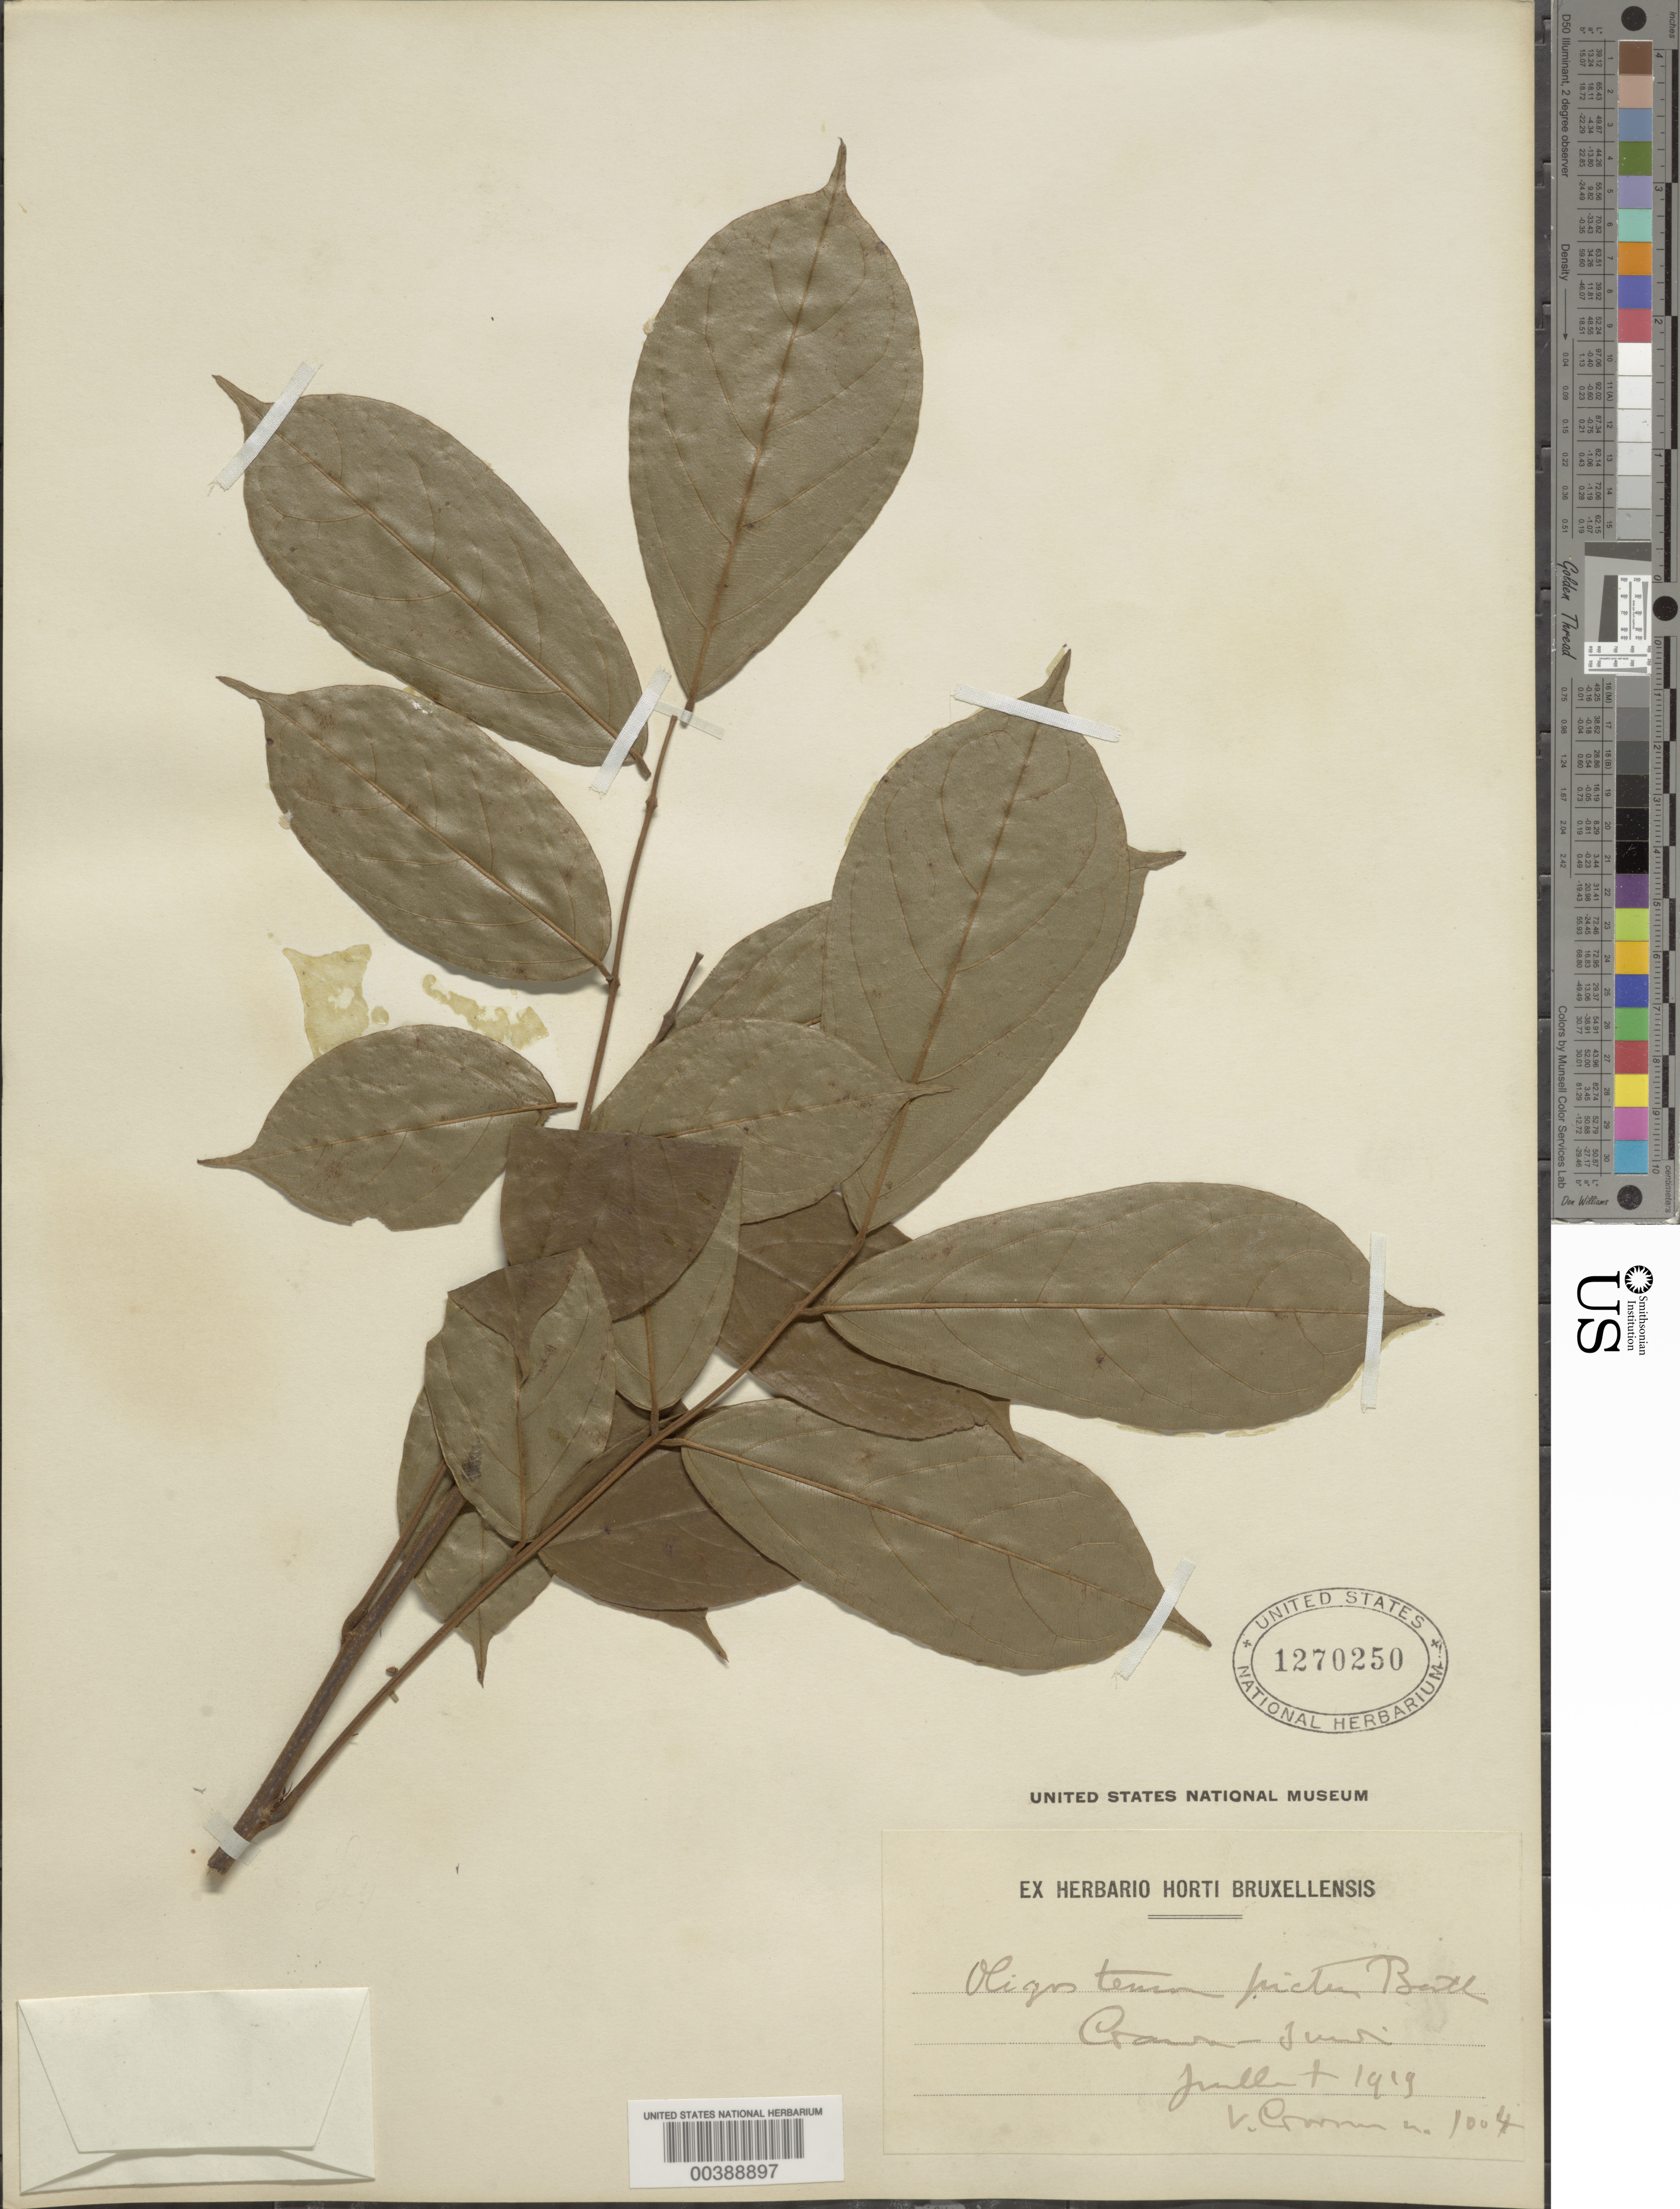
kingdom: Plantae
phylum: Tracheophyta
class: Magnoliopsida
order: Fabales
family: Fabaceae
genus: Duparquetia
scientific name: Duparquetia orchidacea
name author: Baill.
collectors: V. Cowan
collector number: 1004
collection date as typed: Jul 1904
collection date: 1904-07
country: Germany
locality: Gorgenthal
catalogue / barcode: US 1270250